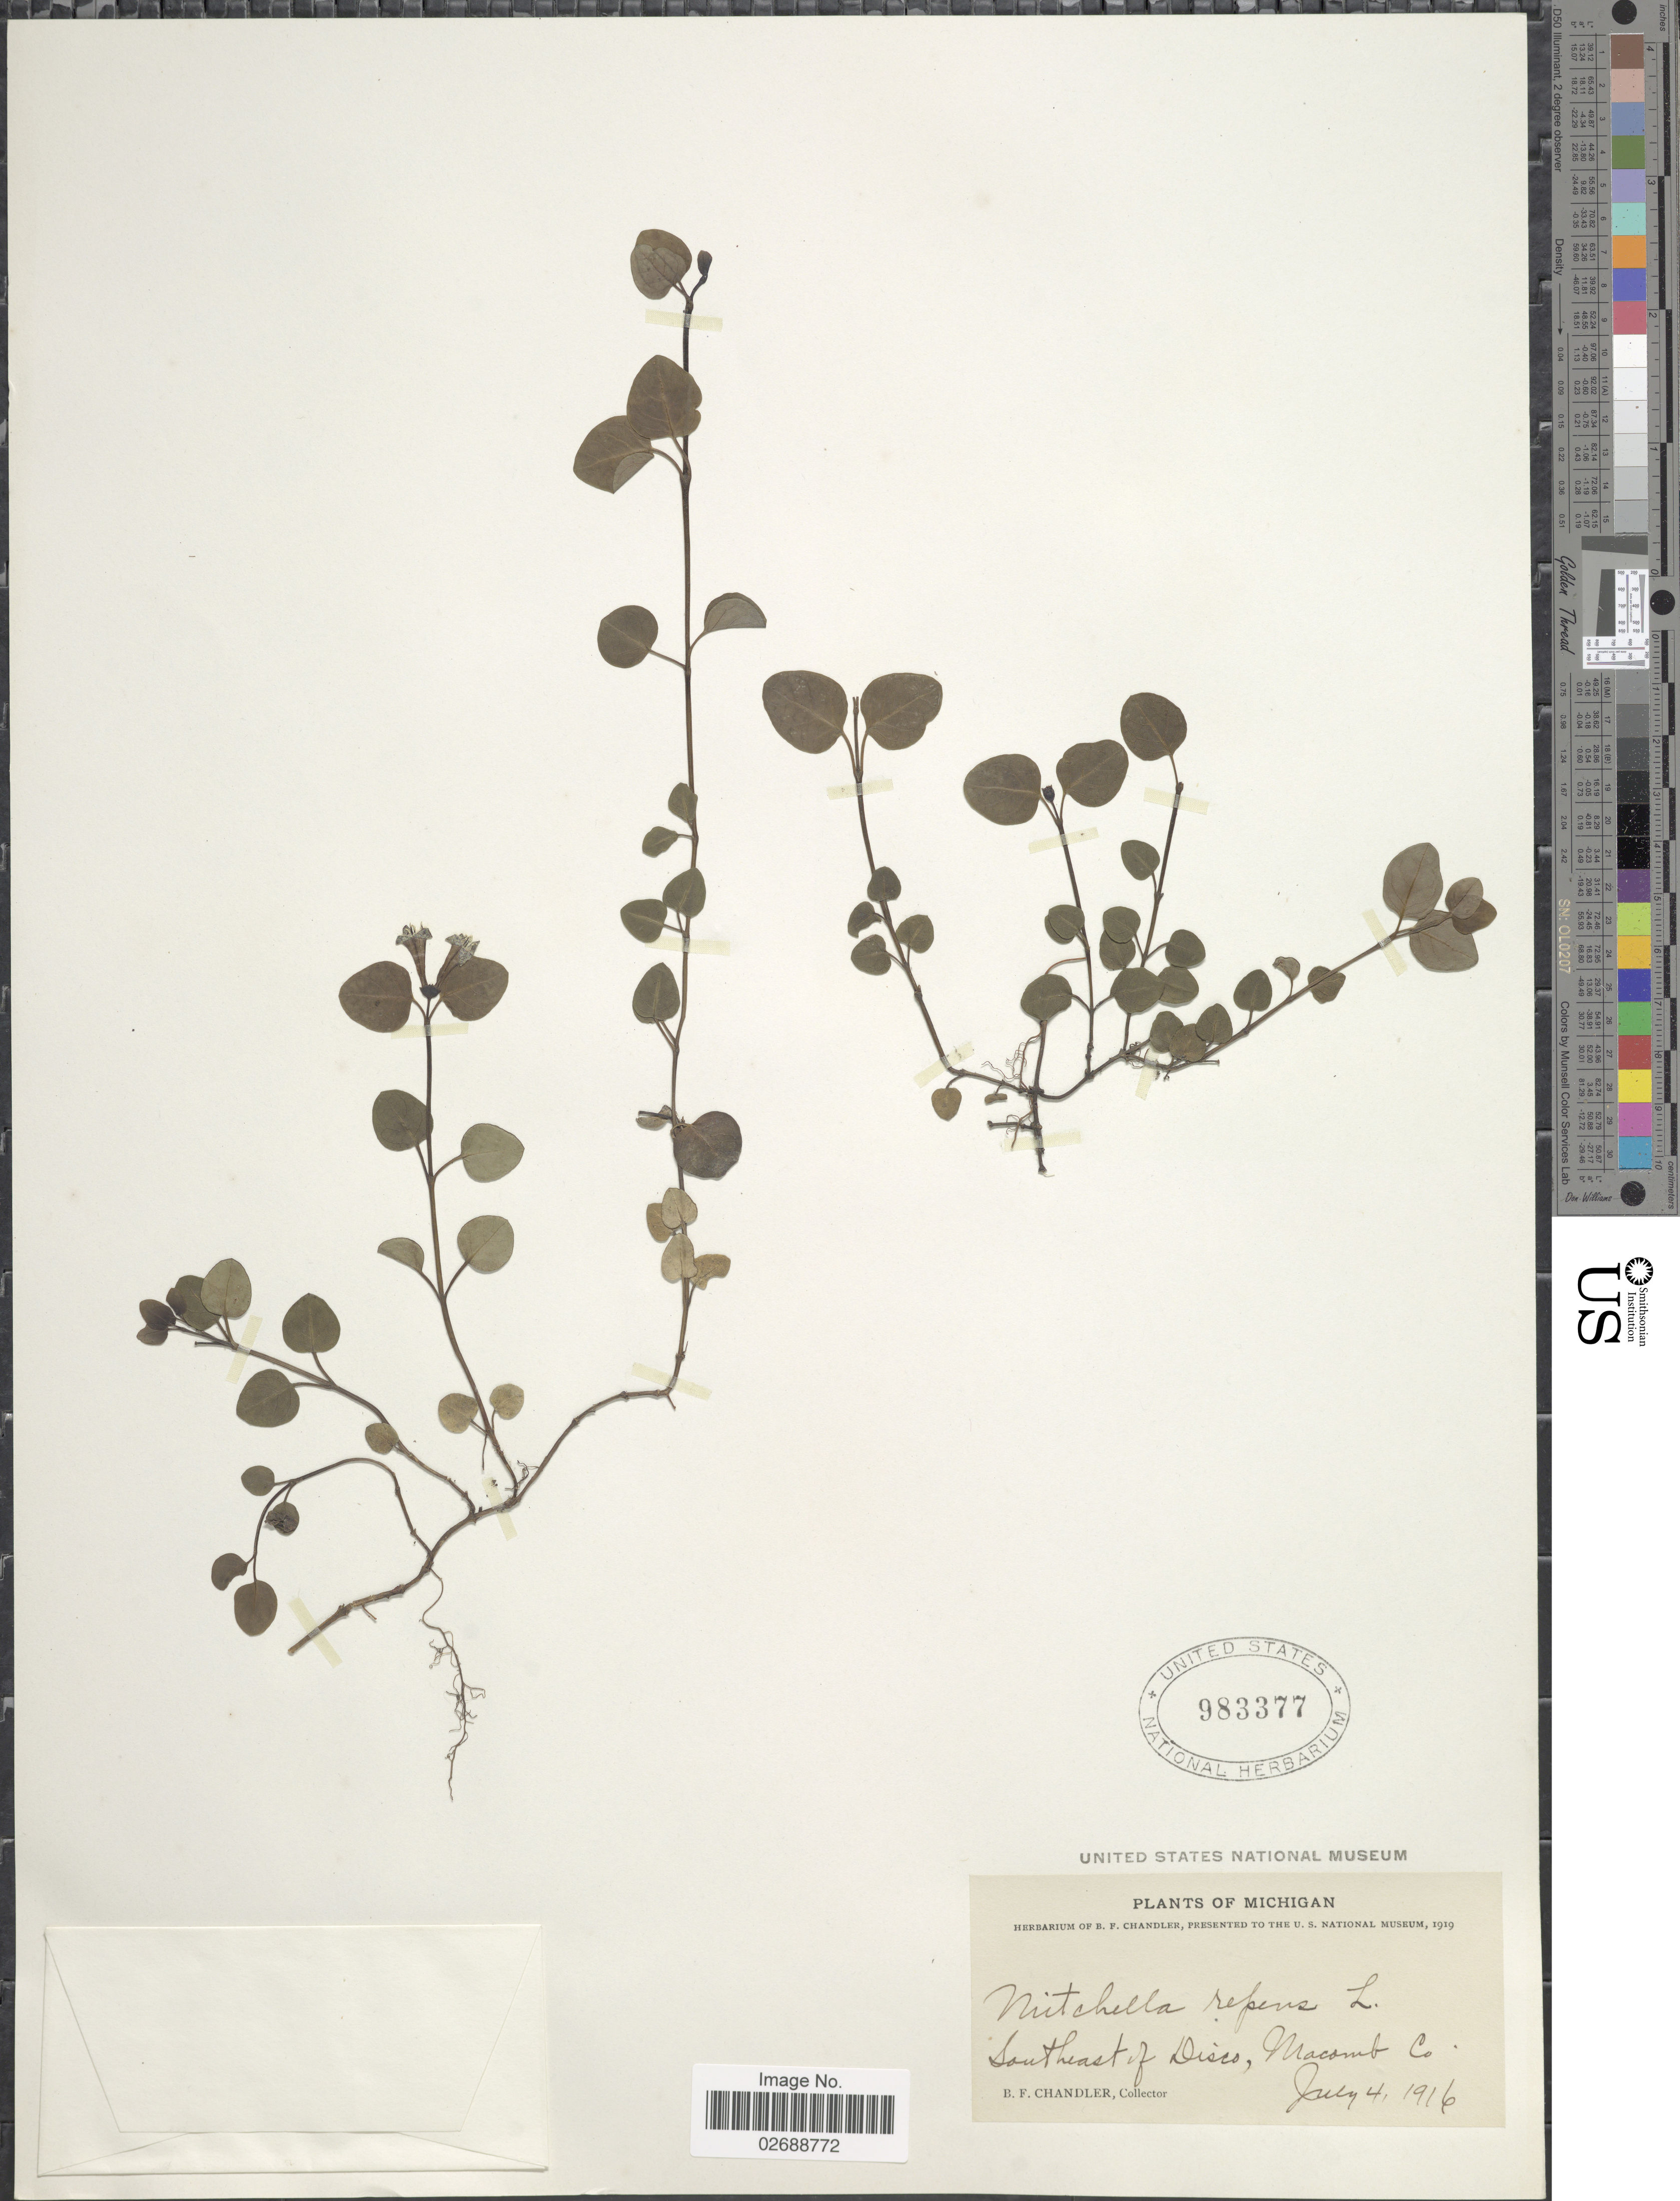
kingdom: Plantae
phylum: Tracheophyta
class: Magnoliopsida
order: Gentianales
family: Rubiaceae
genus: Mitchella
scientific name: Mitchella repens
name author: L.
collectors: B. F. Chandler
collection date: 1916-07-04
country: United States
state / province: Michigan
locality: Southeast of Disco, Macomb Co.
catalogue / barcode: US 983377